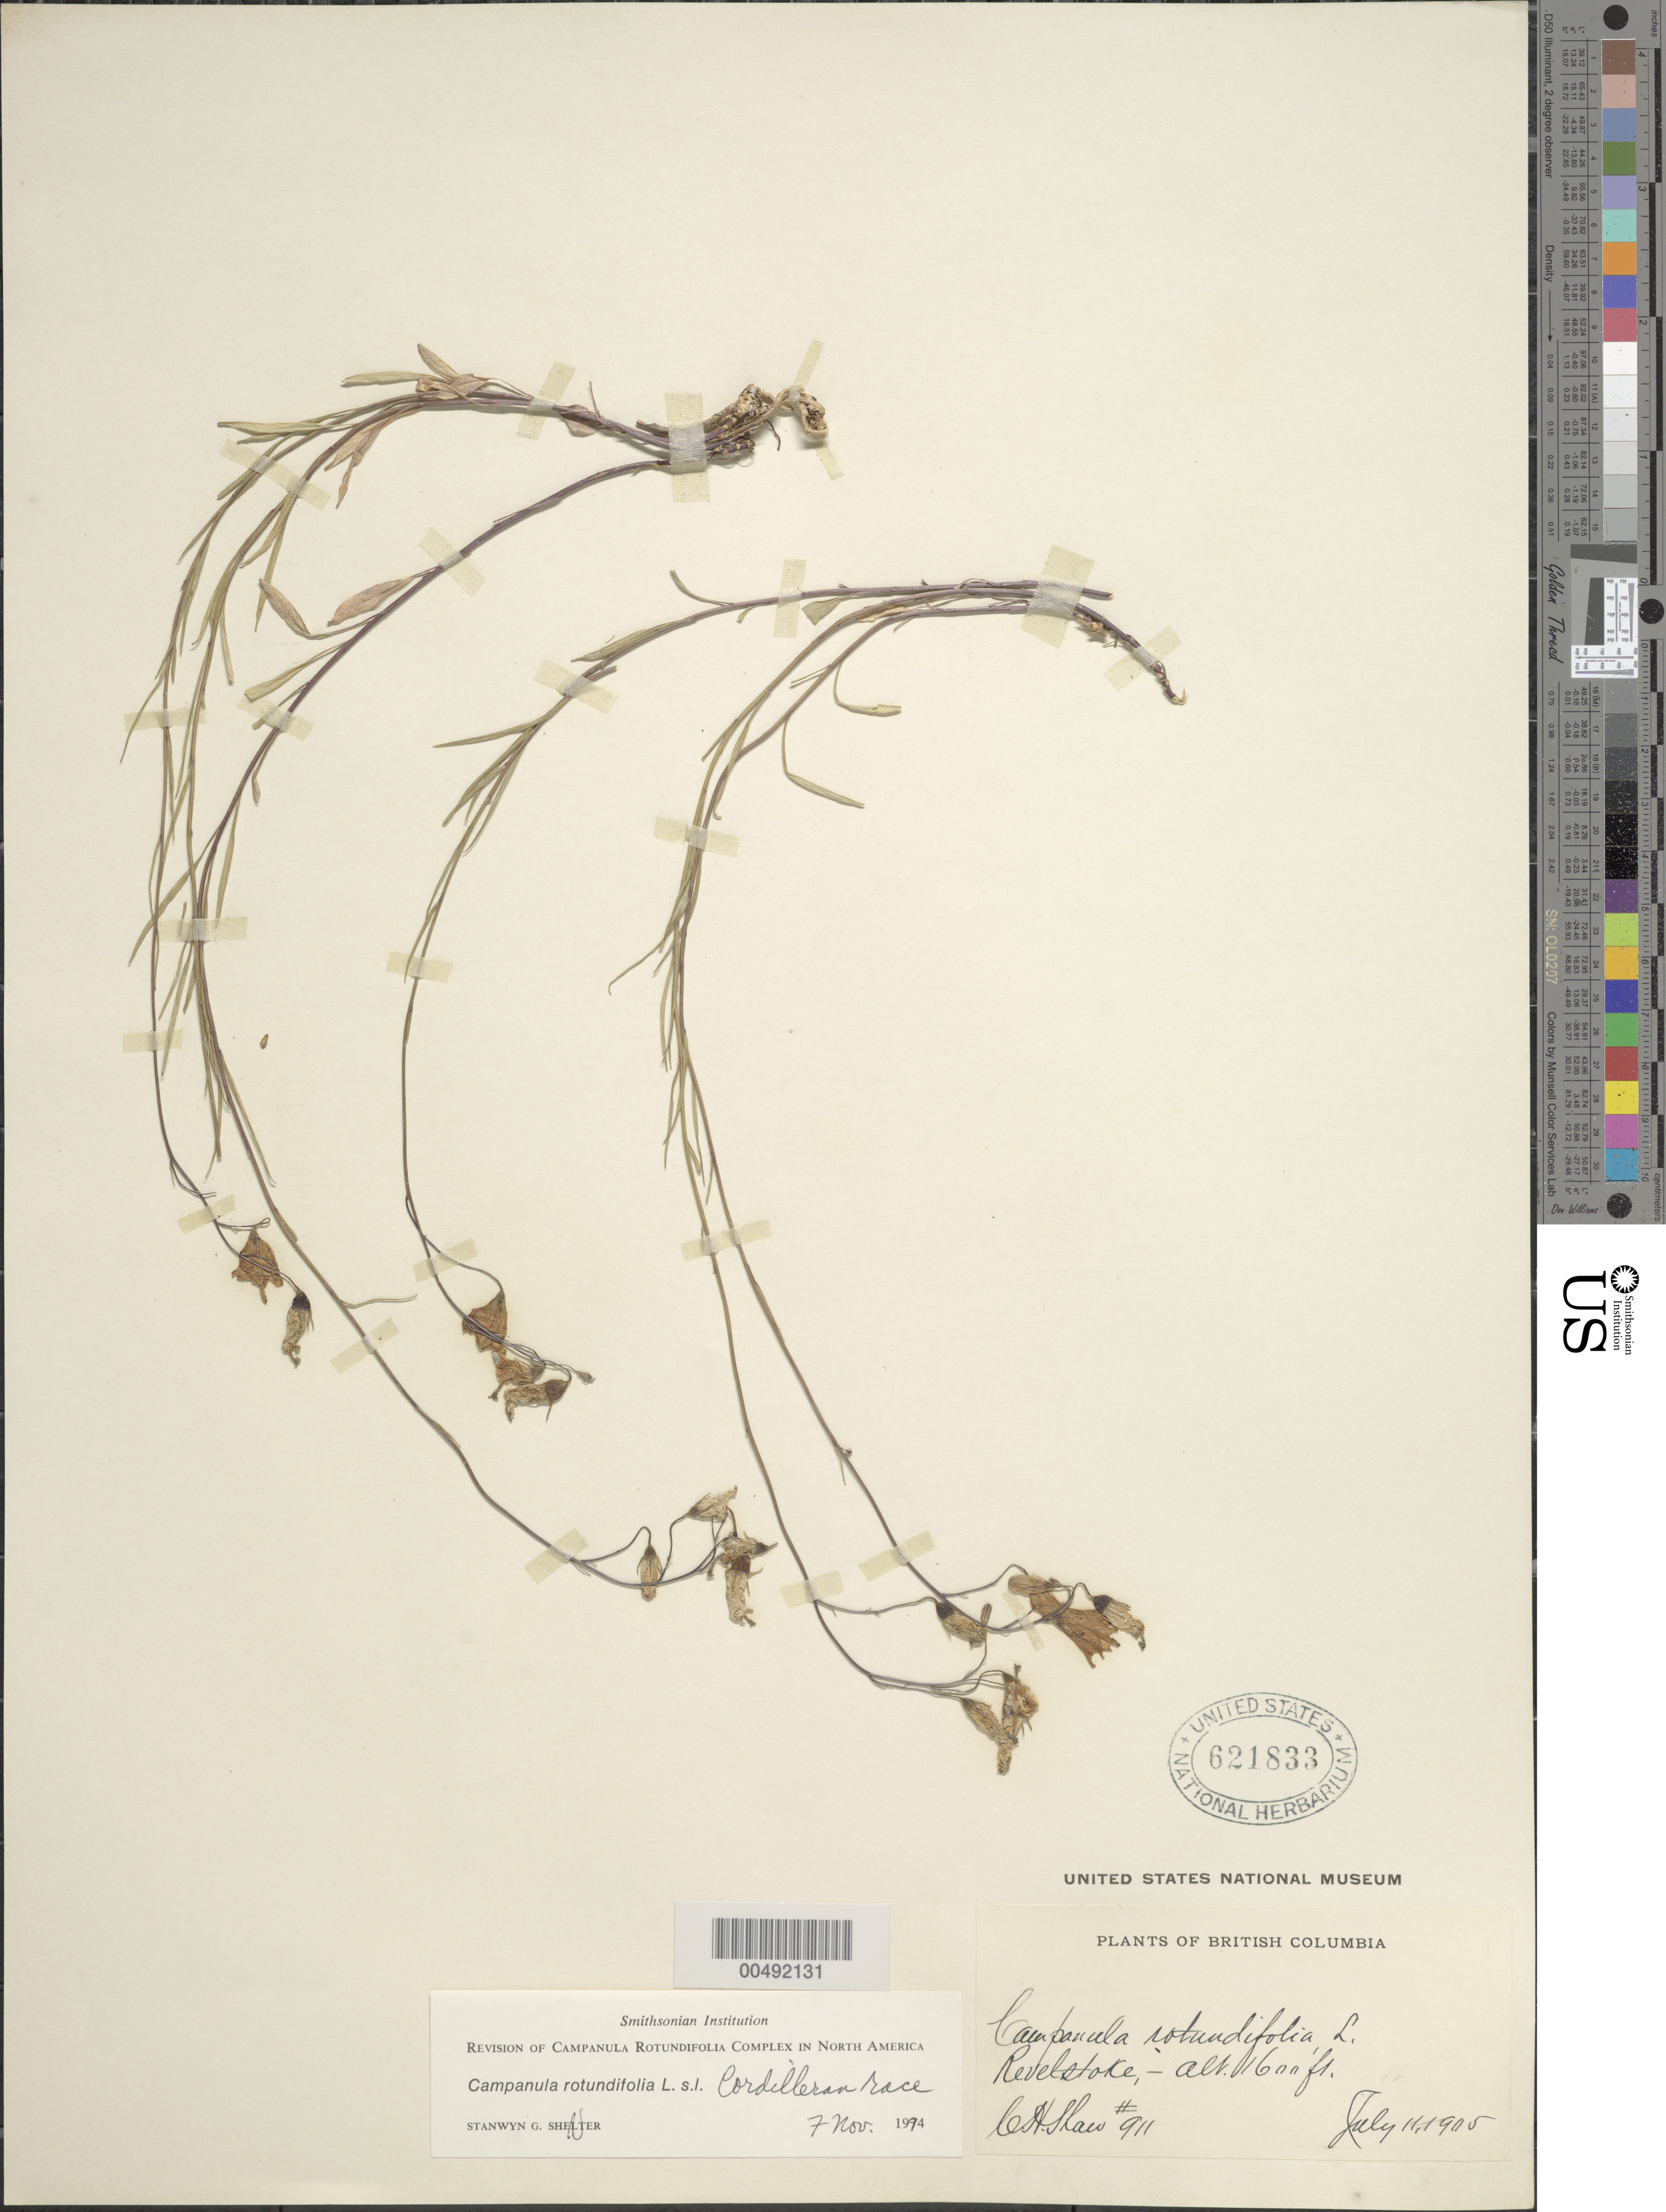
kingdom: Plantae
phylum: Tracheophyta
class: Magnoliopsida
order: Asterales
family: Campanulaceae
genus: Campanula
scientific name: Campanula rotundifolia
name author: L.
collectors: C. H. Shaw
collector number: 911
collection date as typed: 11 Jul 1905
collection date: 1905-07-11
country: Canada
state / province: British Columbia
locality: Revelstoke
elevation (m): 488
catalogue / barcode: US 621833